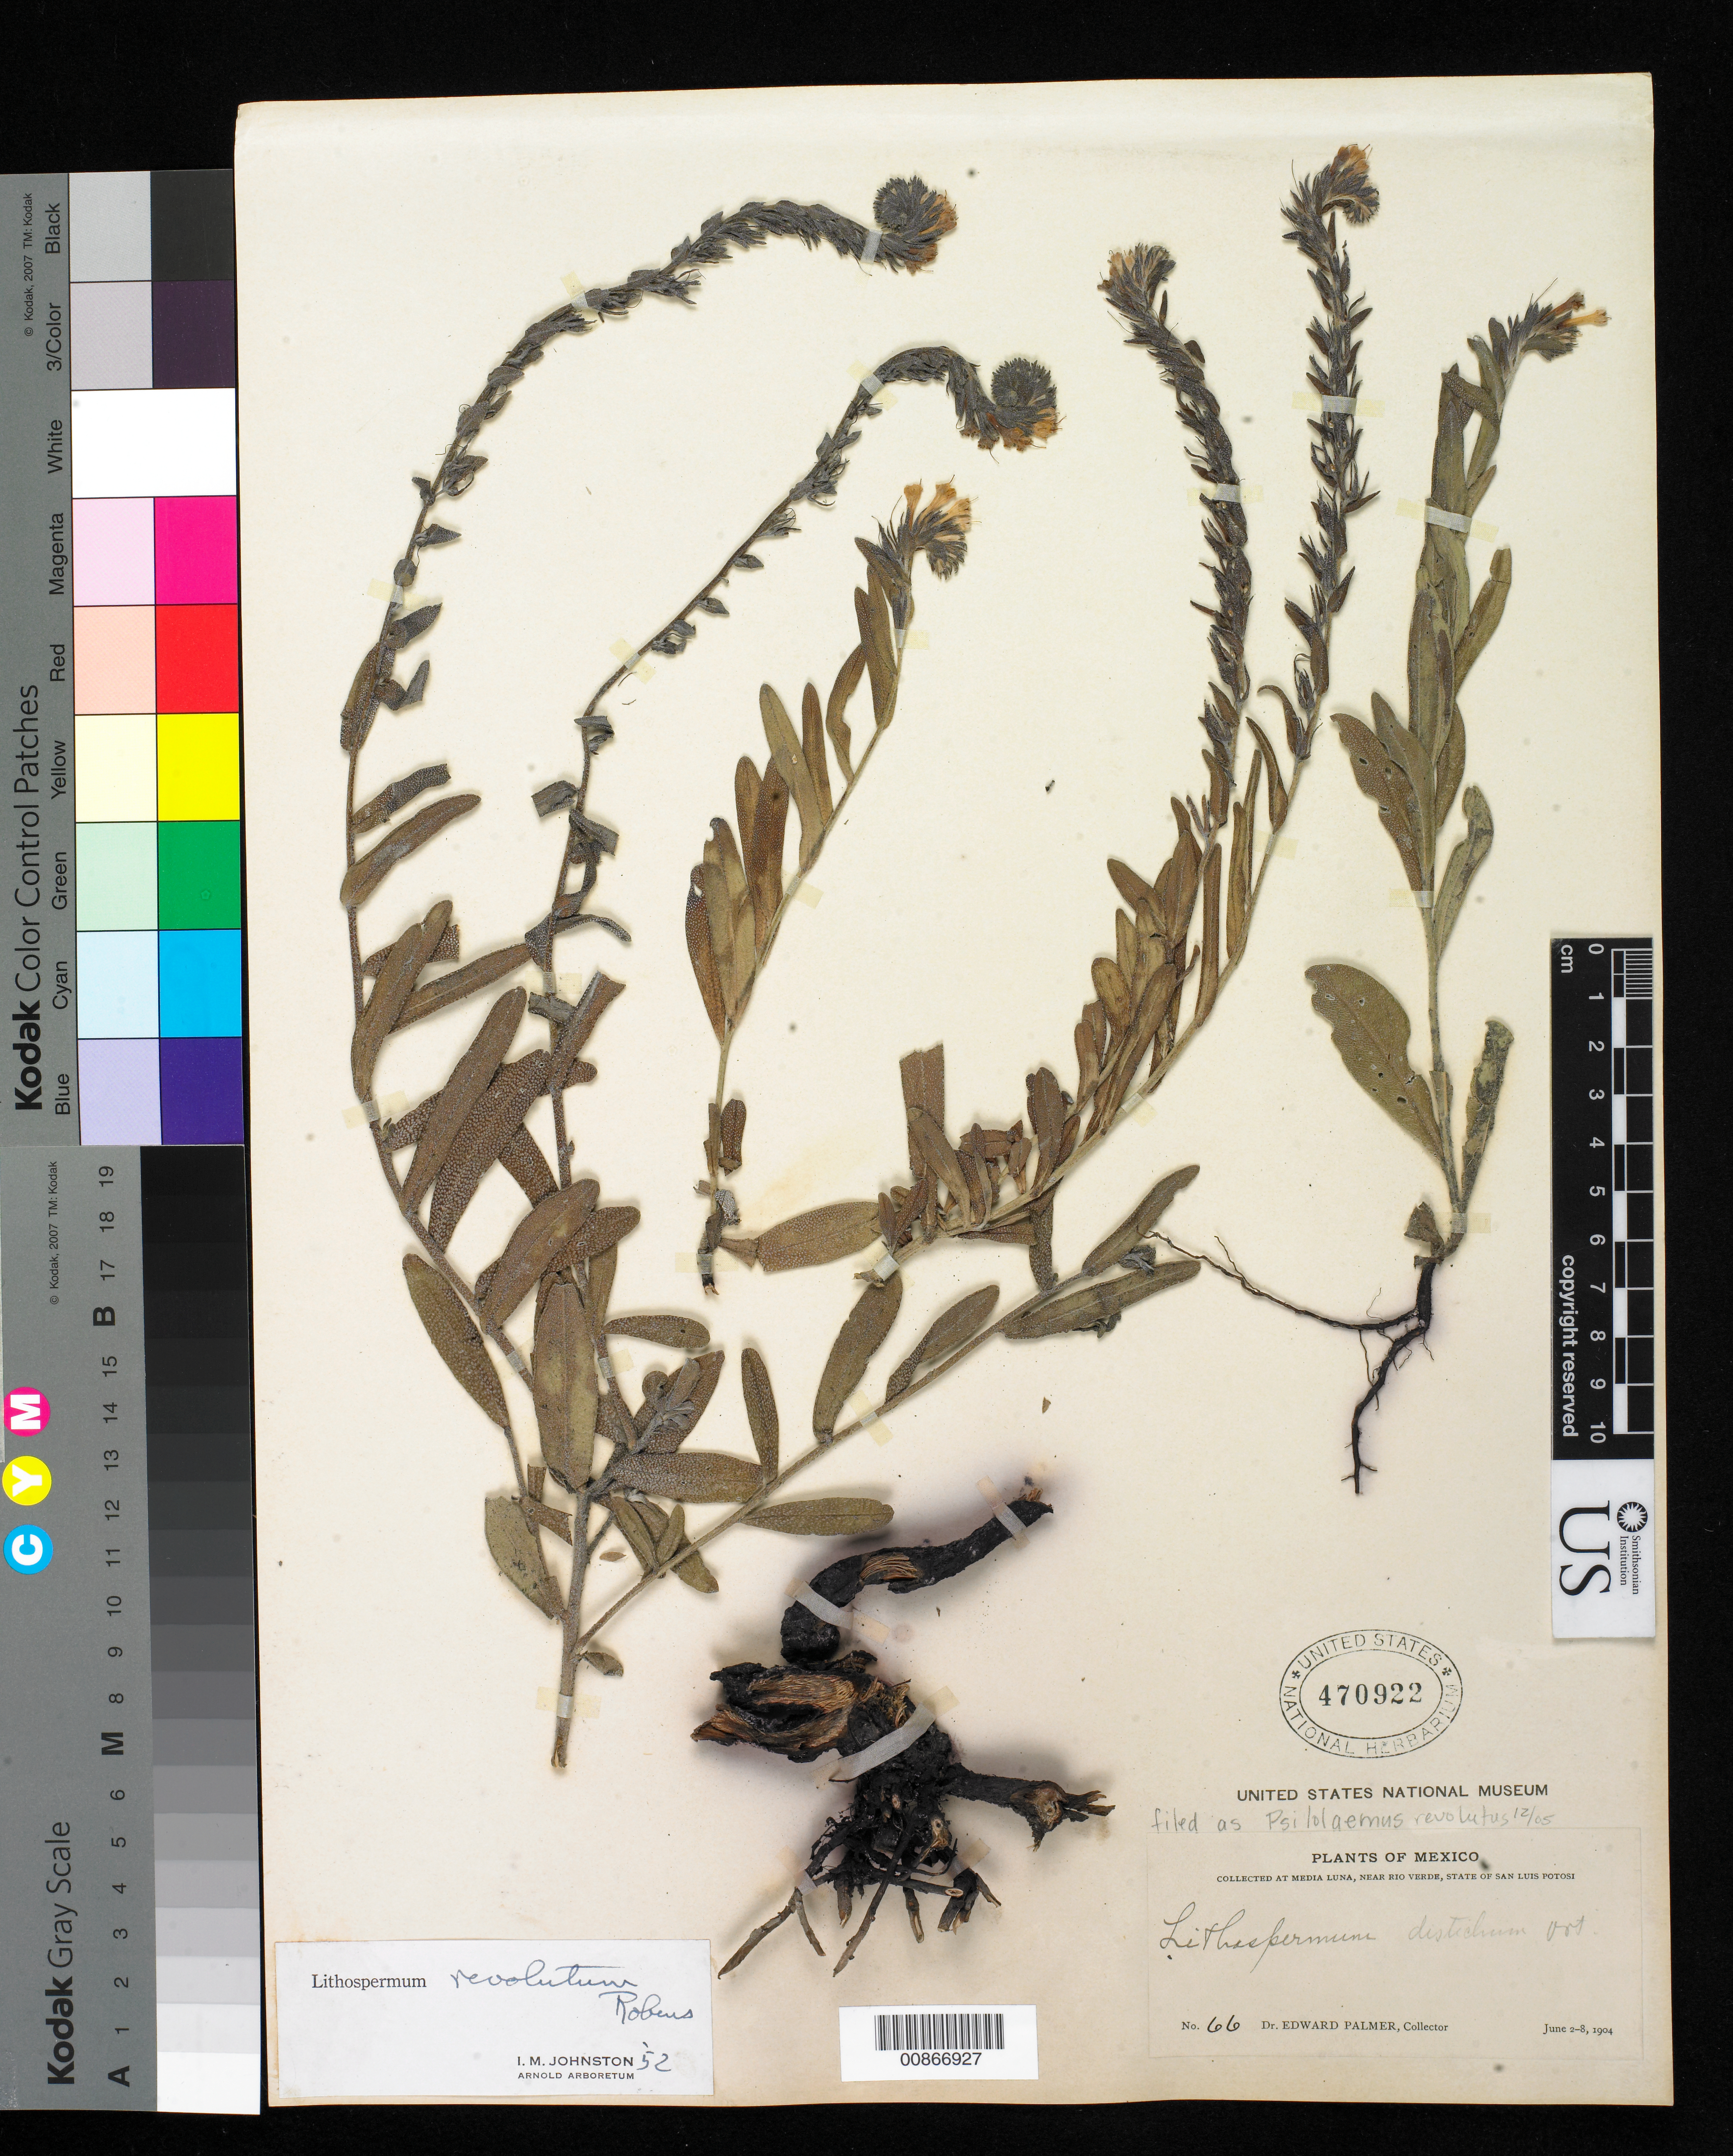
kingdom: Plantae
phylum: Tracheophyta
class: Magnoliopsida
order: Boraginales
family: Boraginaceae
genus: Lithospermum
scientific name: Lithospermum revolutum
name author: B.L. Rob.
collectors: E. Palmer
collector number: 66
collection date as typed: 02 Jun 1904 to 08 Jun 1904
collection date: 1904-06-02/1904-06-08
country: Mexico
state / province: San Luis Potosí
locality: Media Luna, near Rio Verde, San Luis Potosí.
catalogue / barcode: US 470922